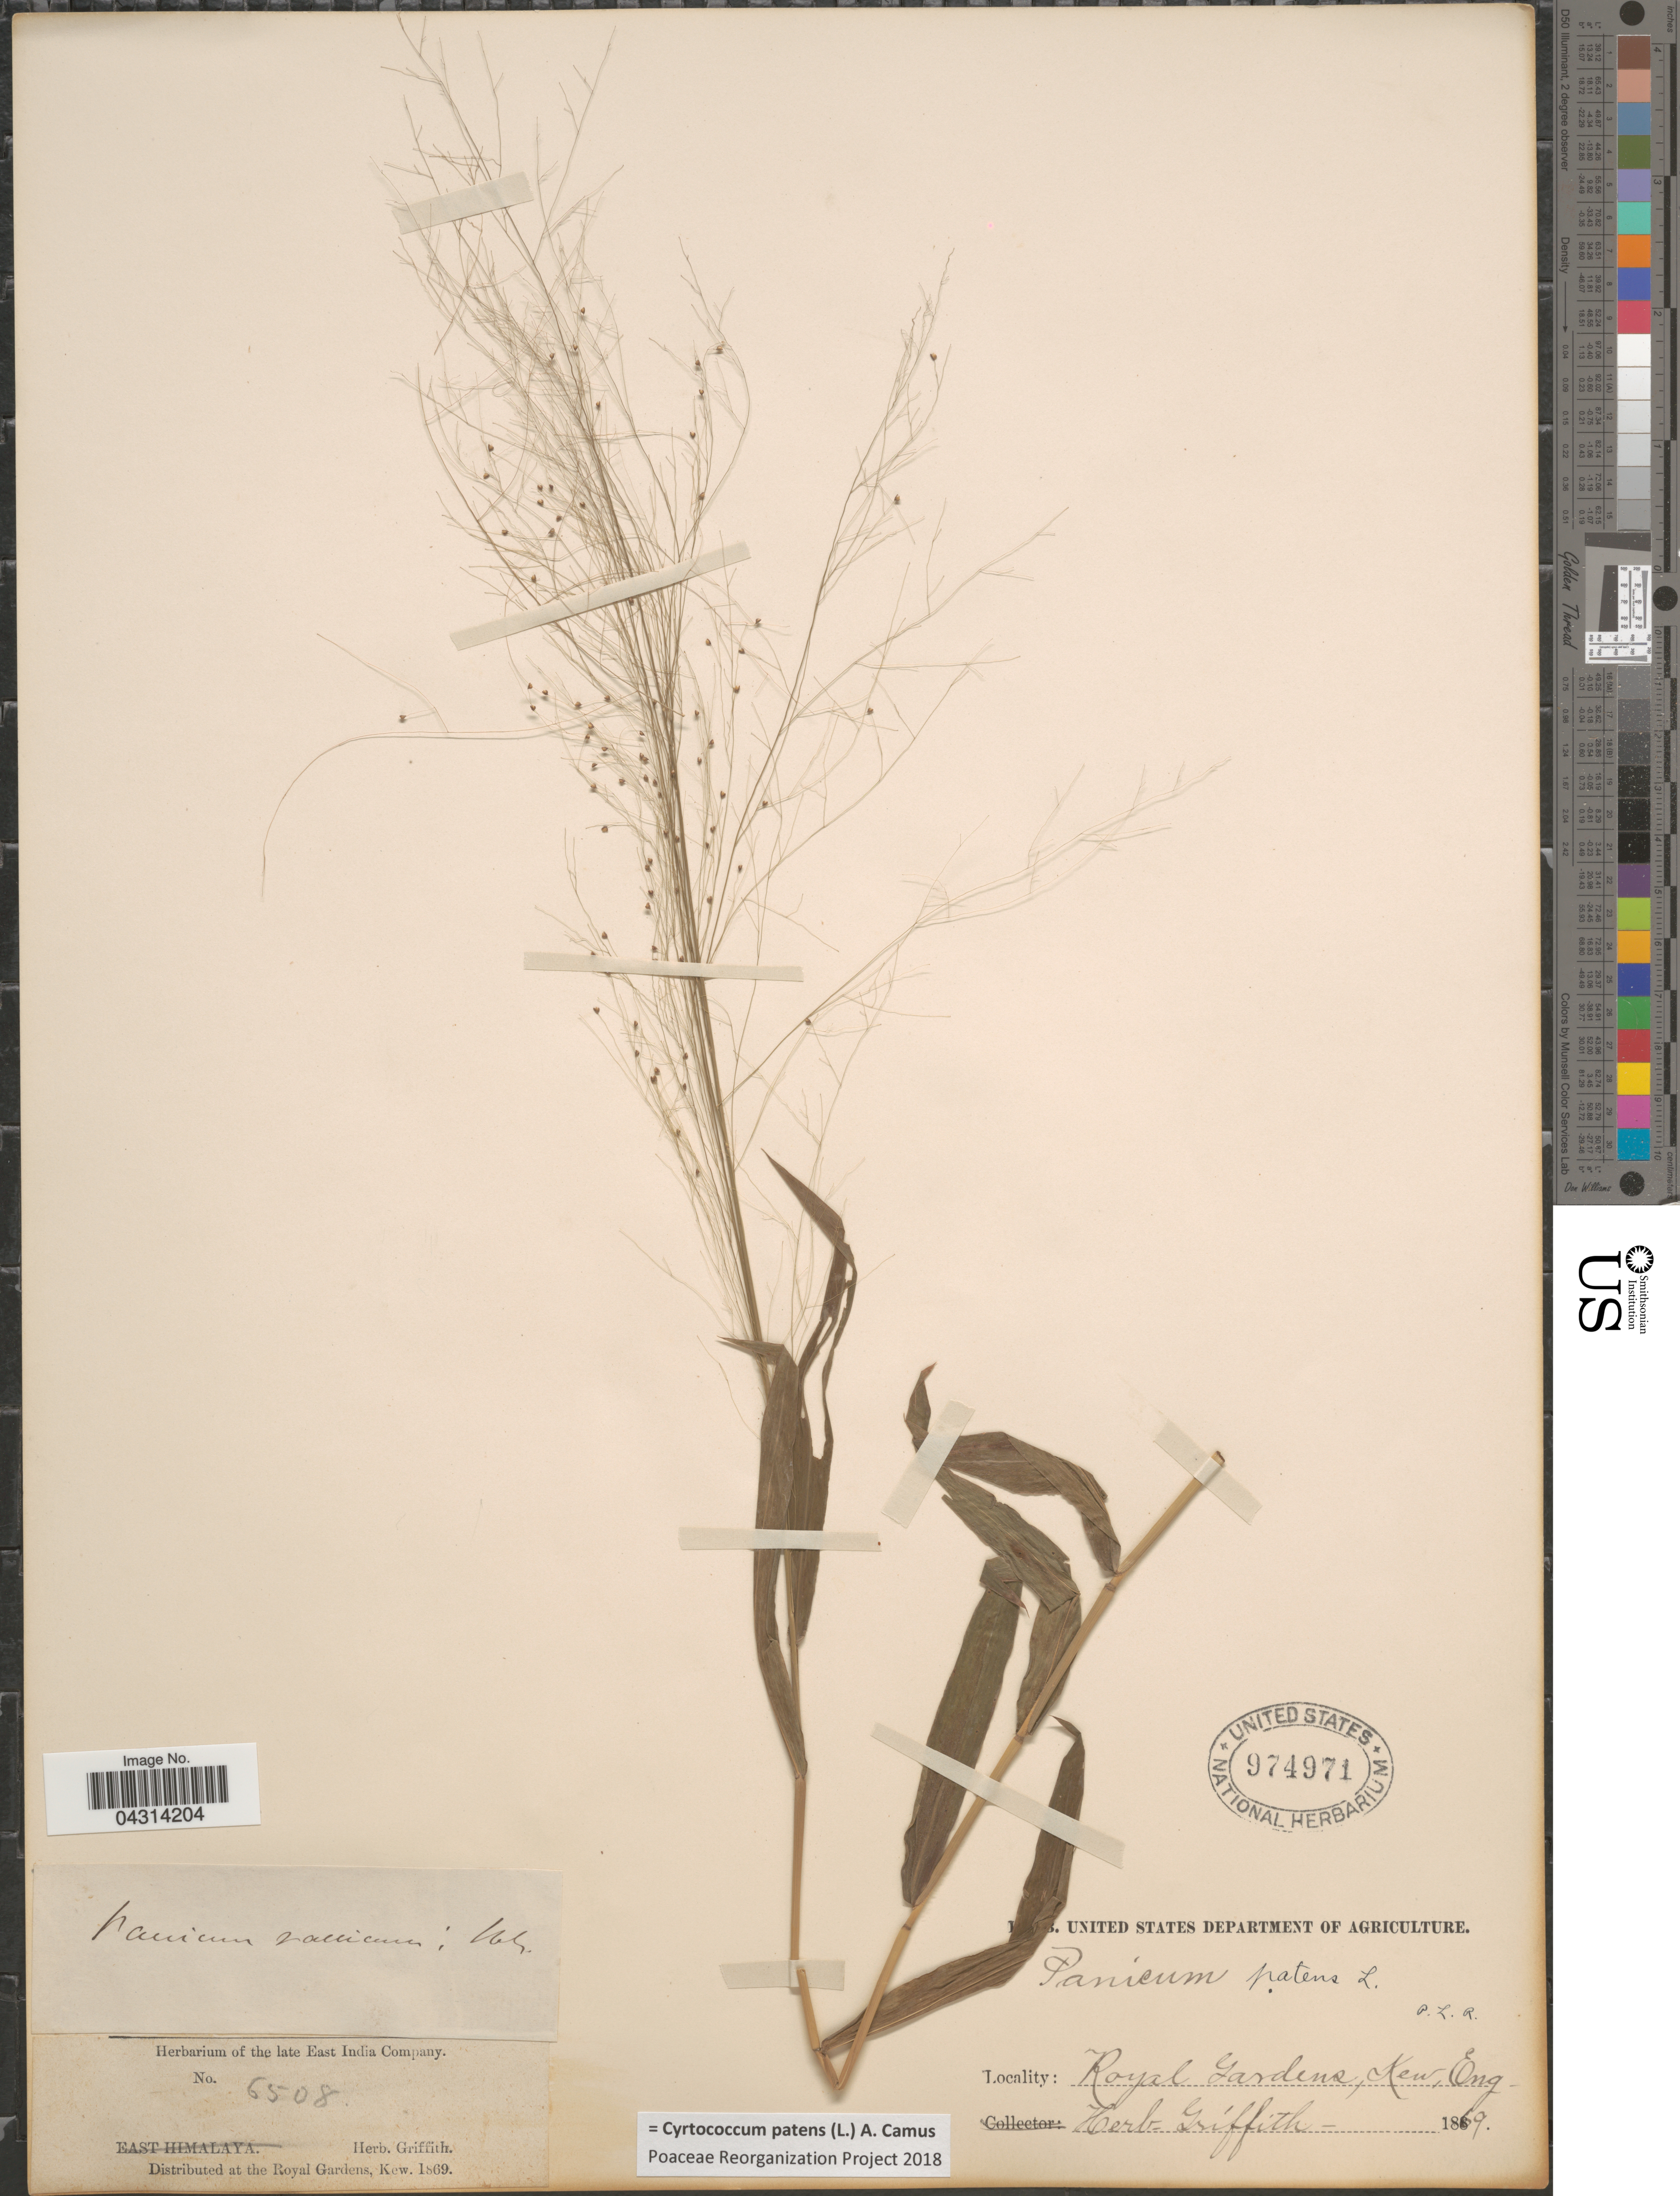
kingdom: Plantae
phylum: Tracheophyta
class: Liliopsida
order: Poales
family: Poaceae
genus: Cyrtococcum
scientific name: Cyrtococcum patens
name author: (L.) A. Camus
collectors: ex herb. Griffith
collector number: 6508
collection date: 1869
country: United Kingdom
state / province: England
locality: Royal Gardens, Kew.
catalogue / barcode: US 974971